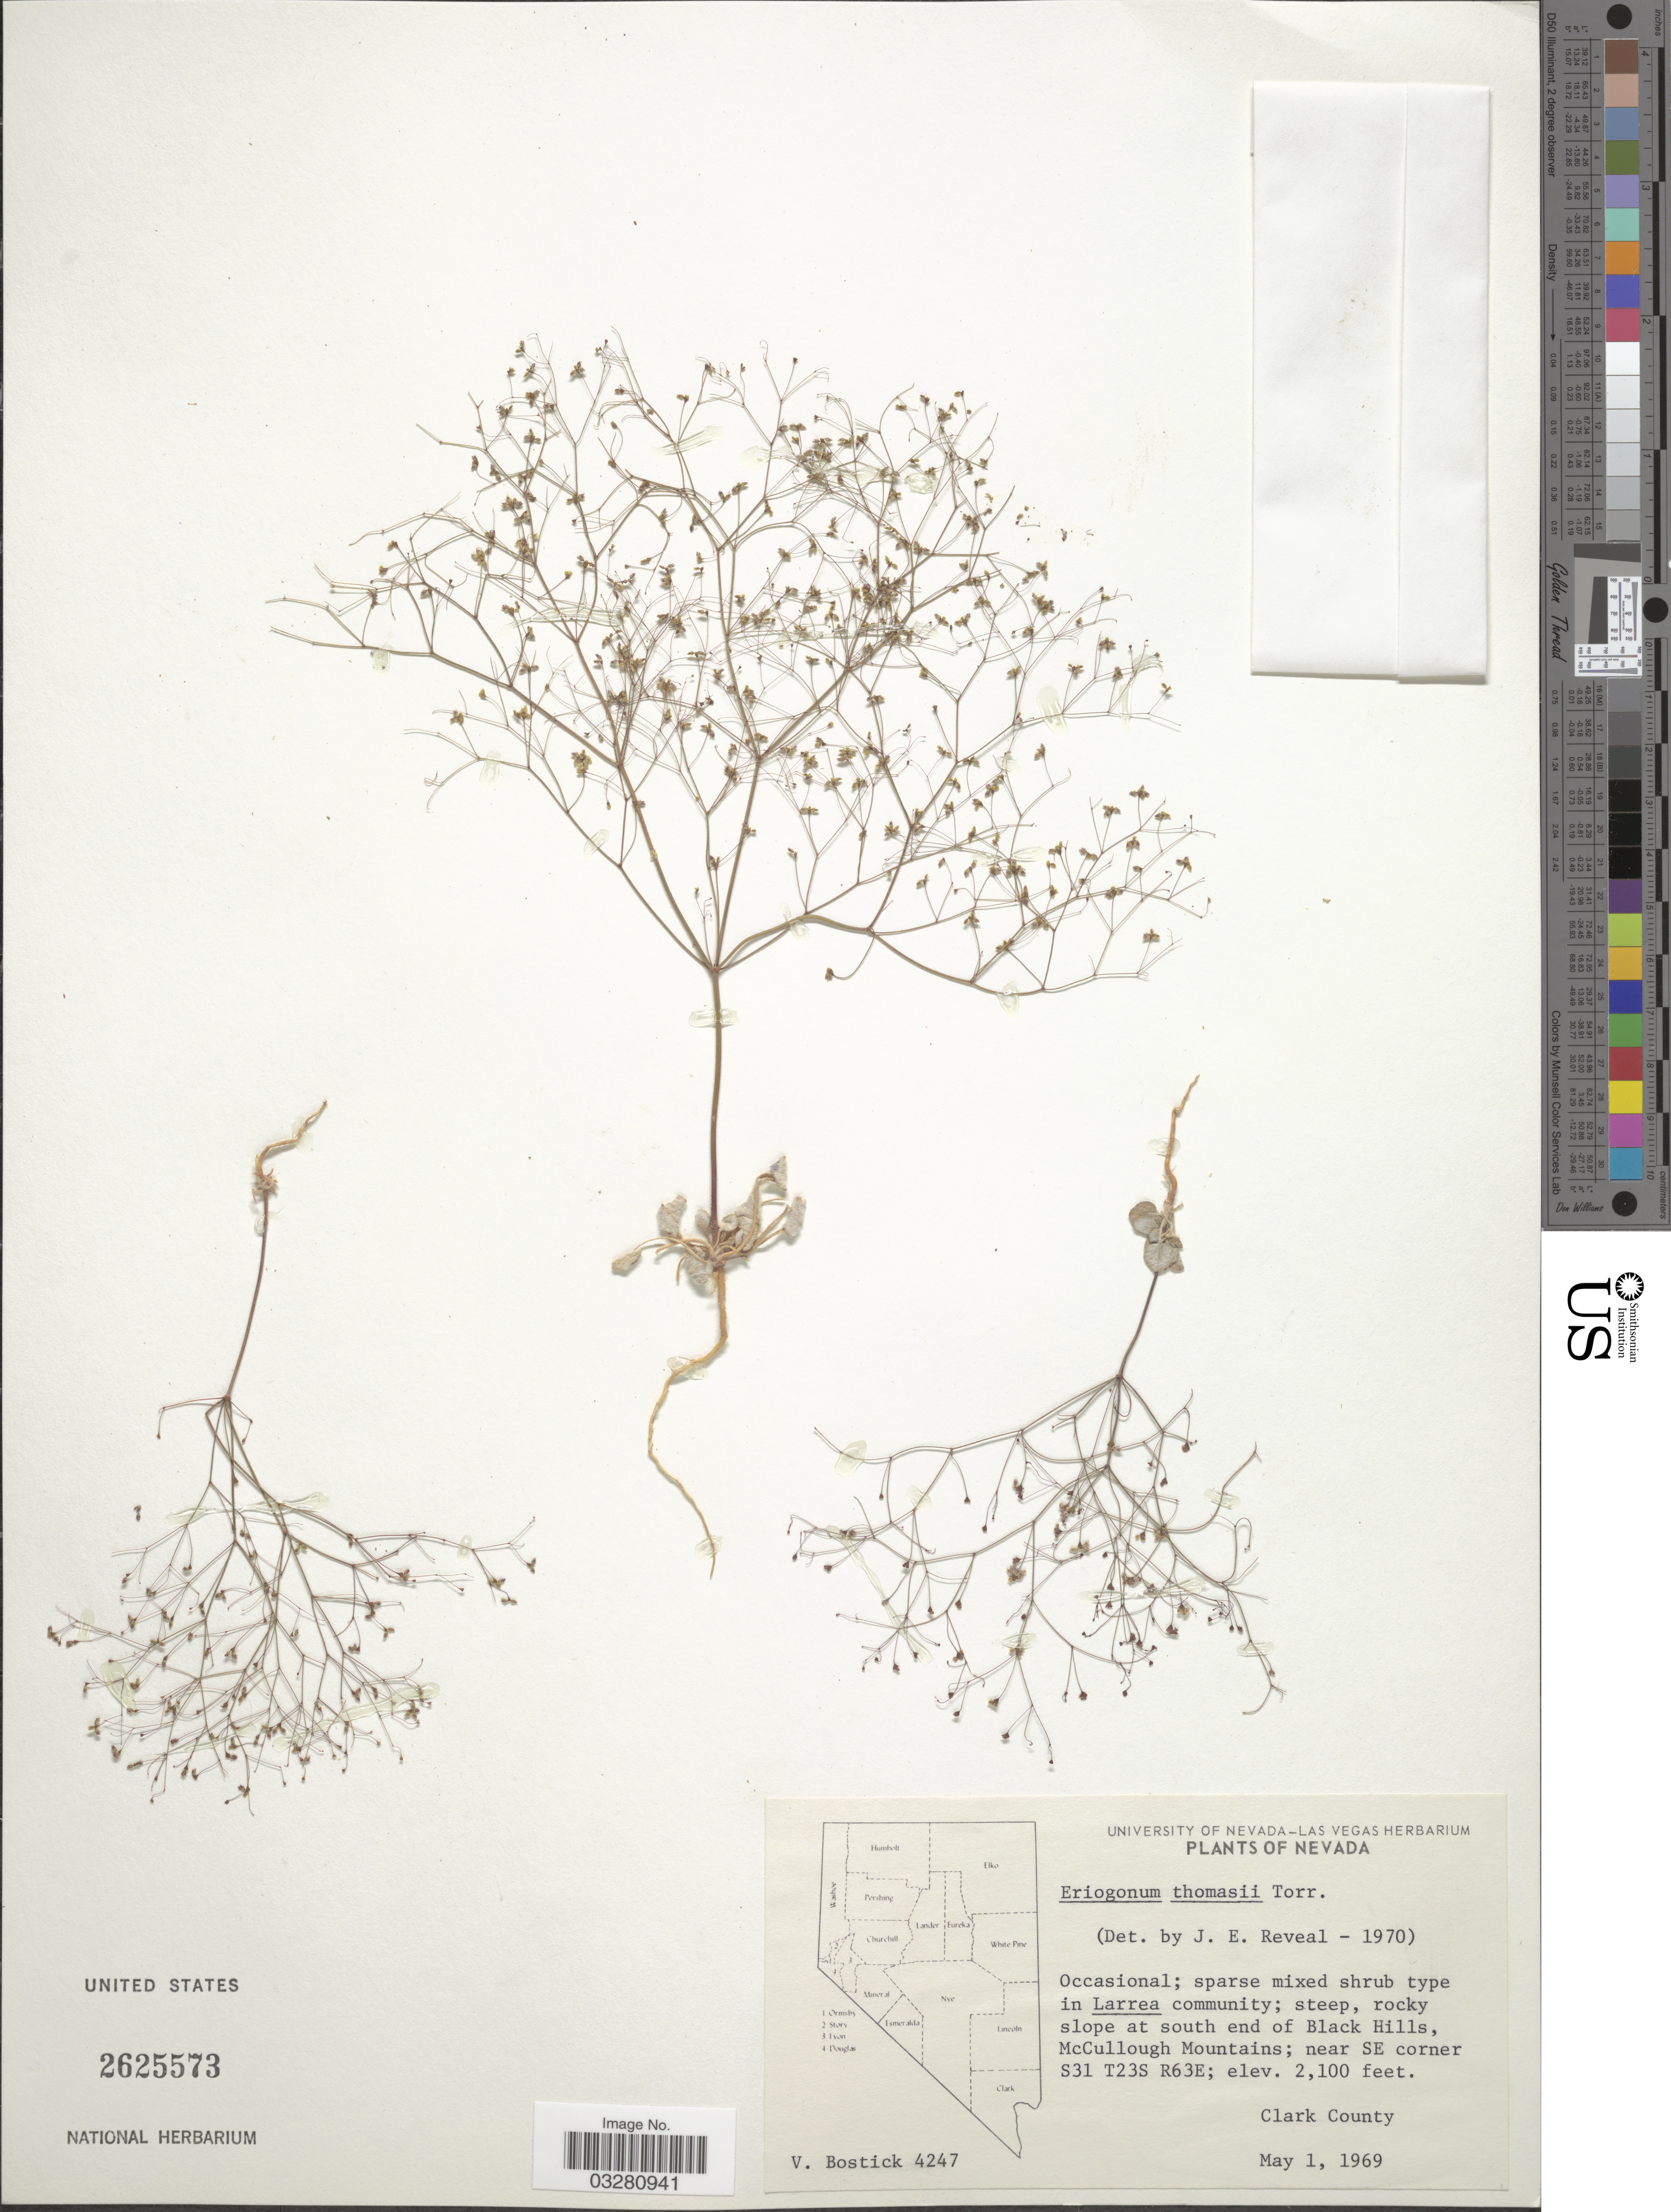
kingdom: Plantae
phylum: Tracheophyta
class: Magnoliopsida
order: Caryophyllales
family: Polygonaceae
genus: Eriogonum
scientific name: Eriogonum thomasii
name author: Torr.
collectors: V. Bostick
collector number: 4247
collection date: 1969-05-01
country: United States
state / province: Nevada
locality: Rocky slope at south end of Black Hills, McCullough Mountains; near SE corner S31 T23S R63E. Clark County.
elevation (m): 640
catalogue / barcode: US 2625573